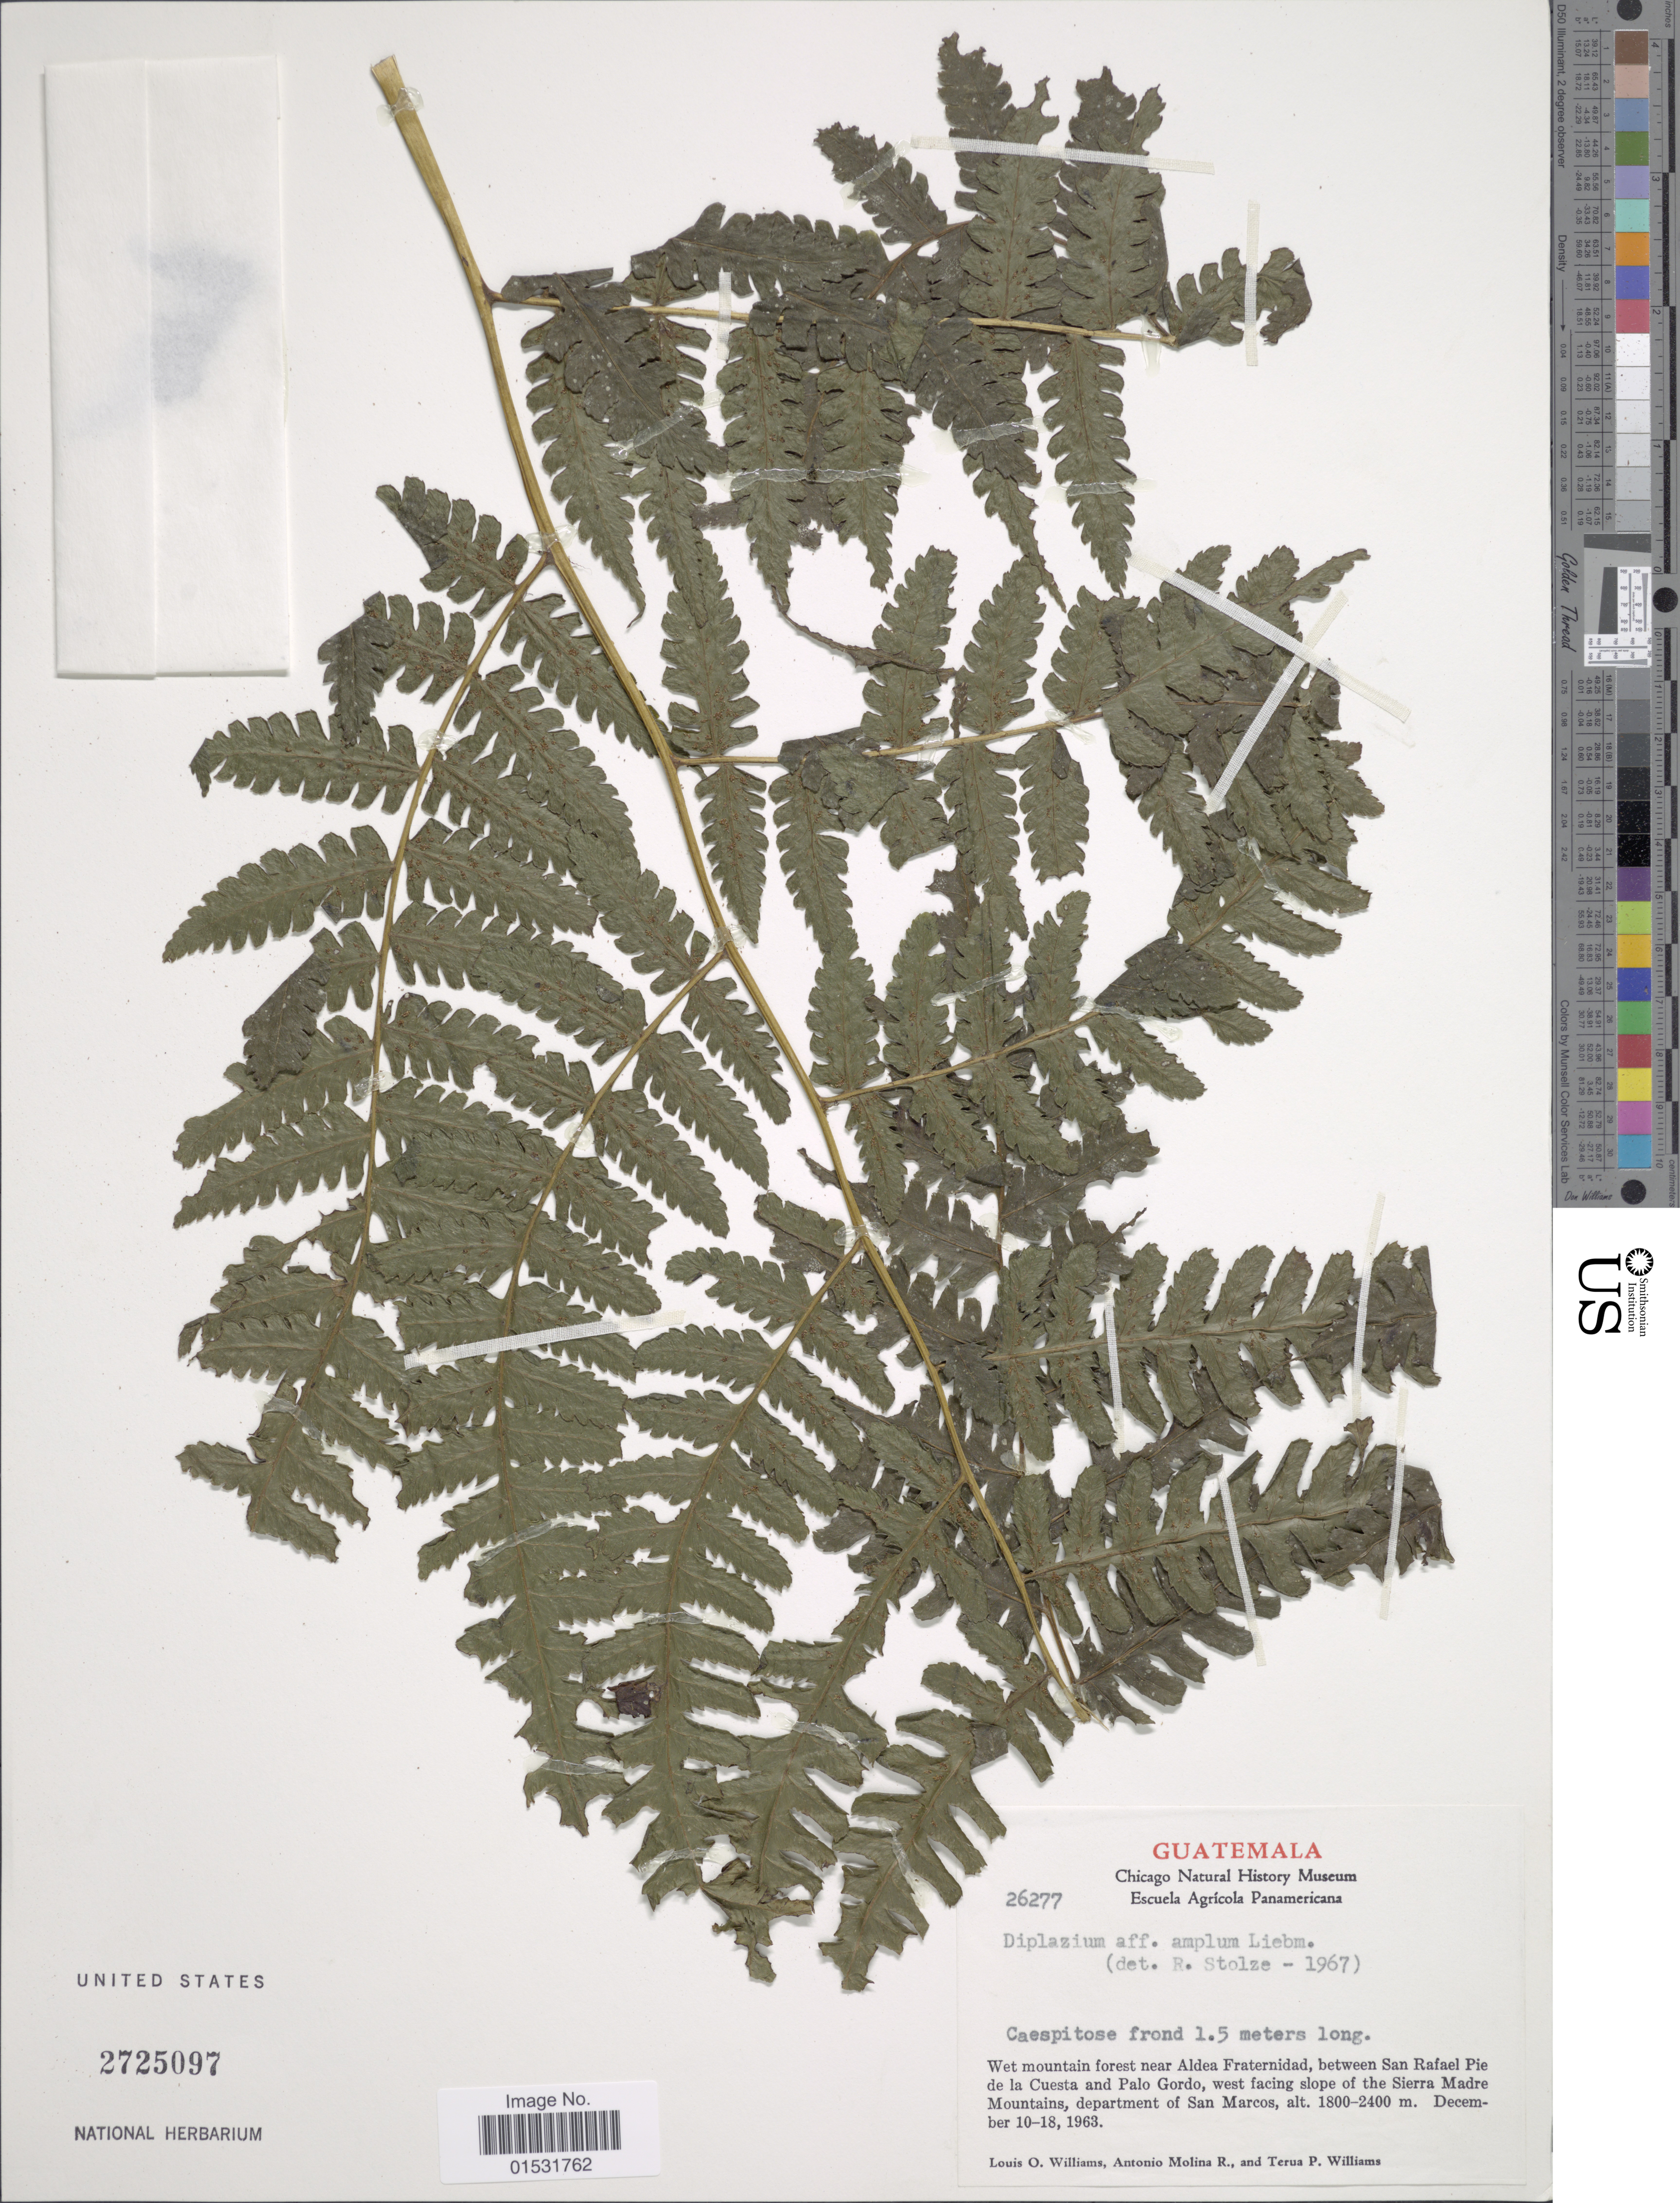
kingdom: Plantae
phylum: Tracheophyta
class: Polypodiopsida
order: Polypodiales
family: Athyriaceae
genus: Diplazium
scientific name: Diplazium hians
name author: Kunze ex Klotzsch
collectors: L. O. Williams, A. Molina R. & T. P. Williams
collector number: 26277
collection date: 1963-12-10/1963-12-18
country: Guatemala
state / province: San Marcos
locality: Wet mountain forest near Aldea Fraternidad, between San Rafael Pie de la Cuesta and Palo Gordo, west facing slope of the Sierra Madre Mountains, department of San Marcos.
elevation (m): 1800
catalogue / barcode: US 2725097